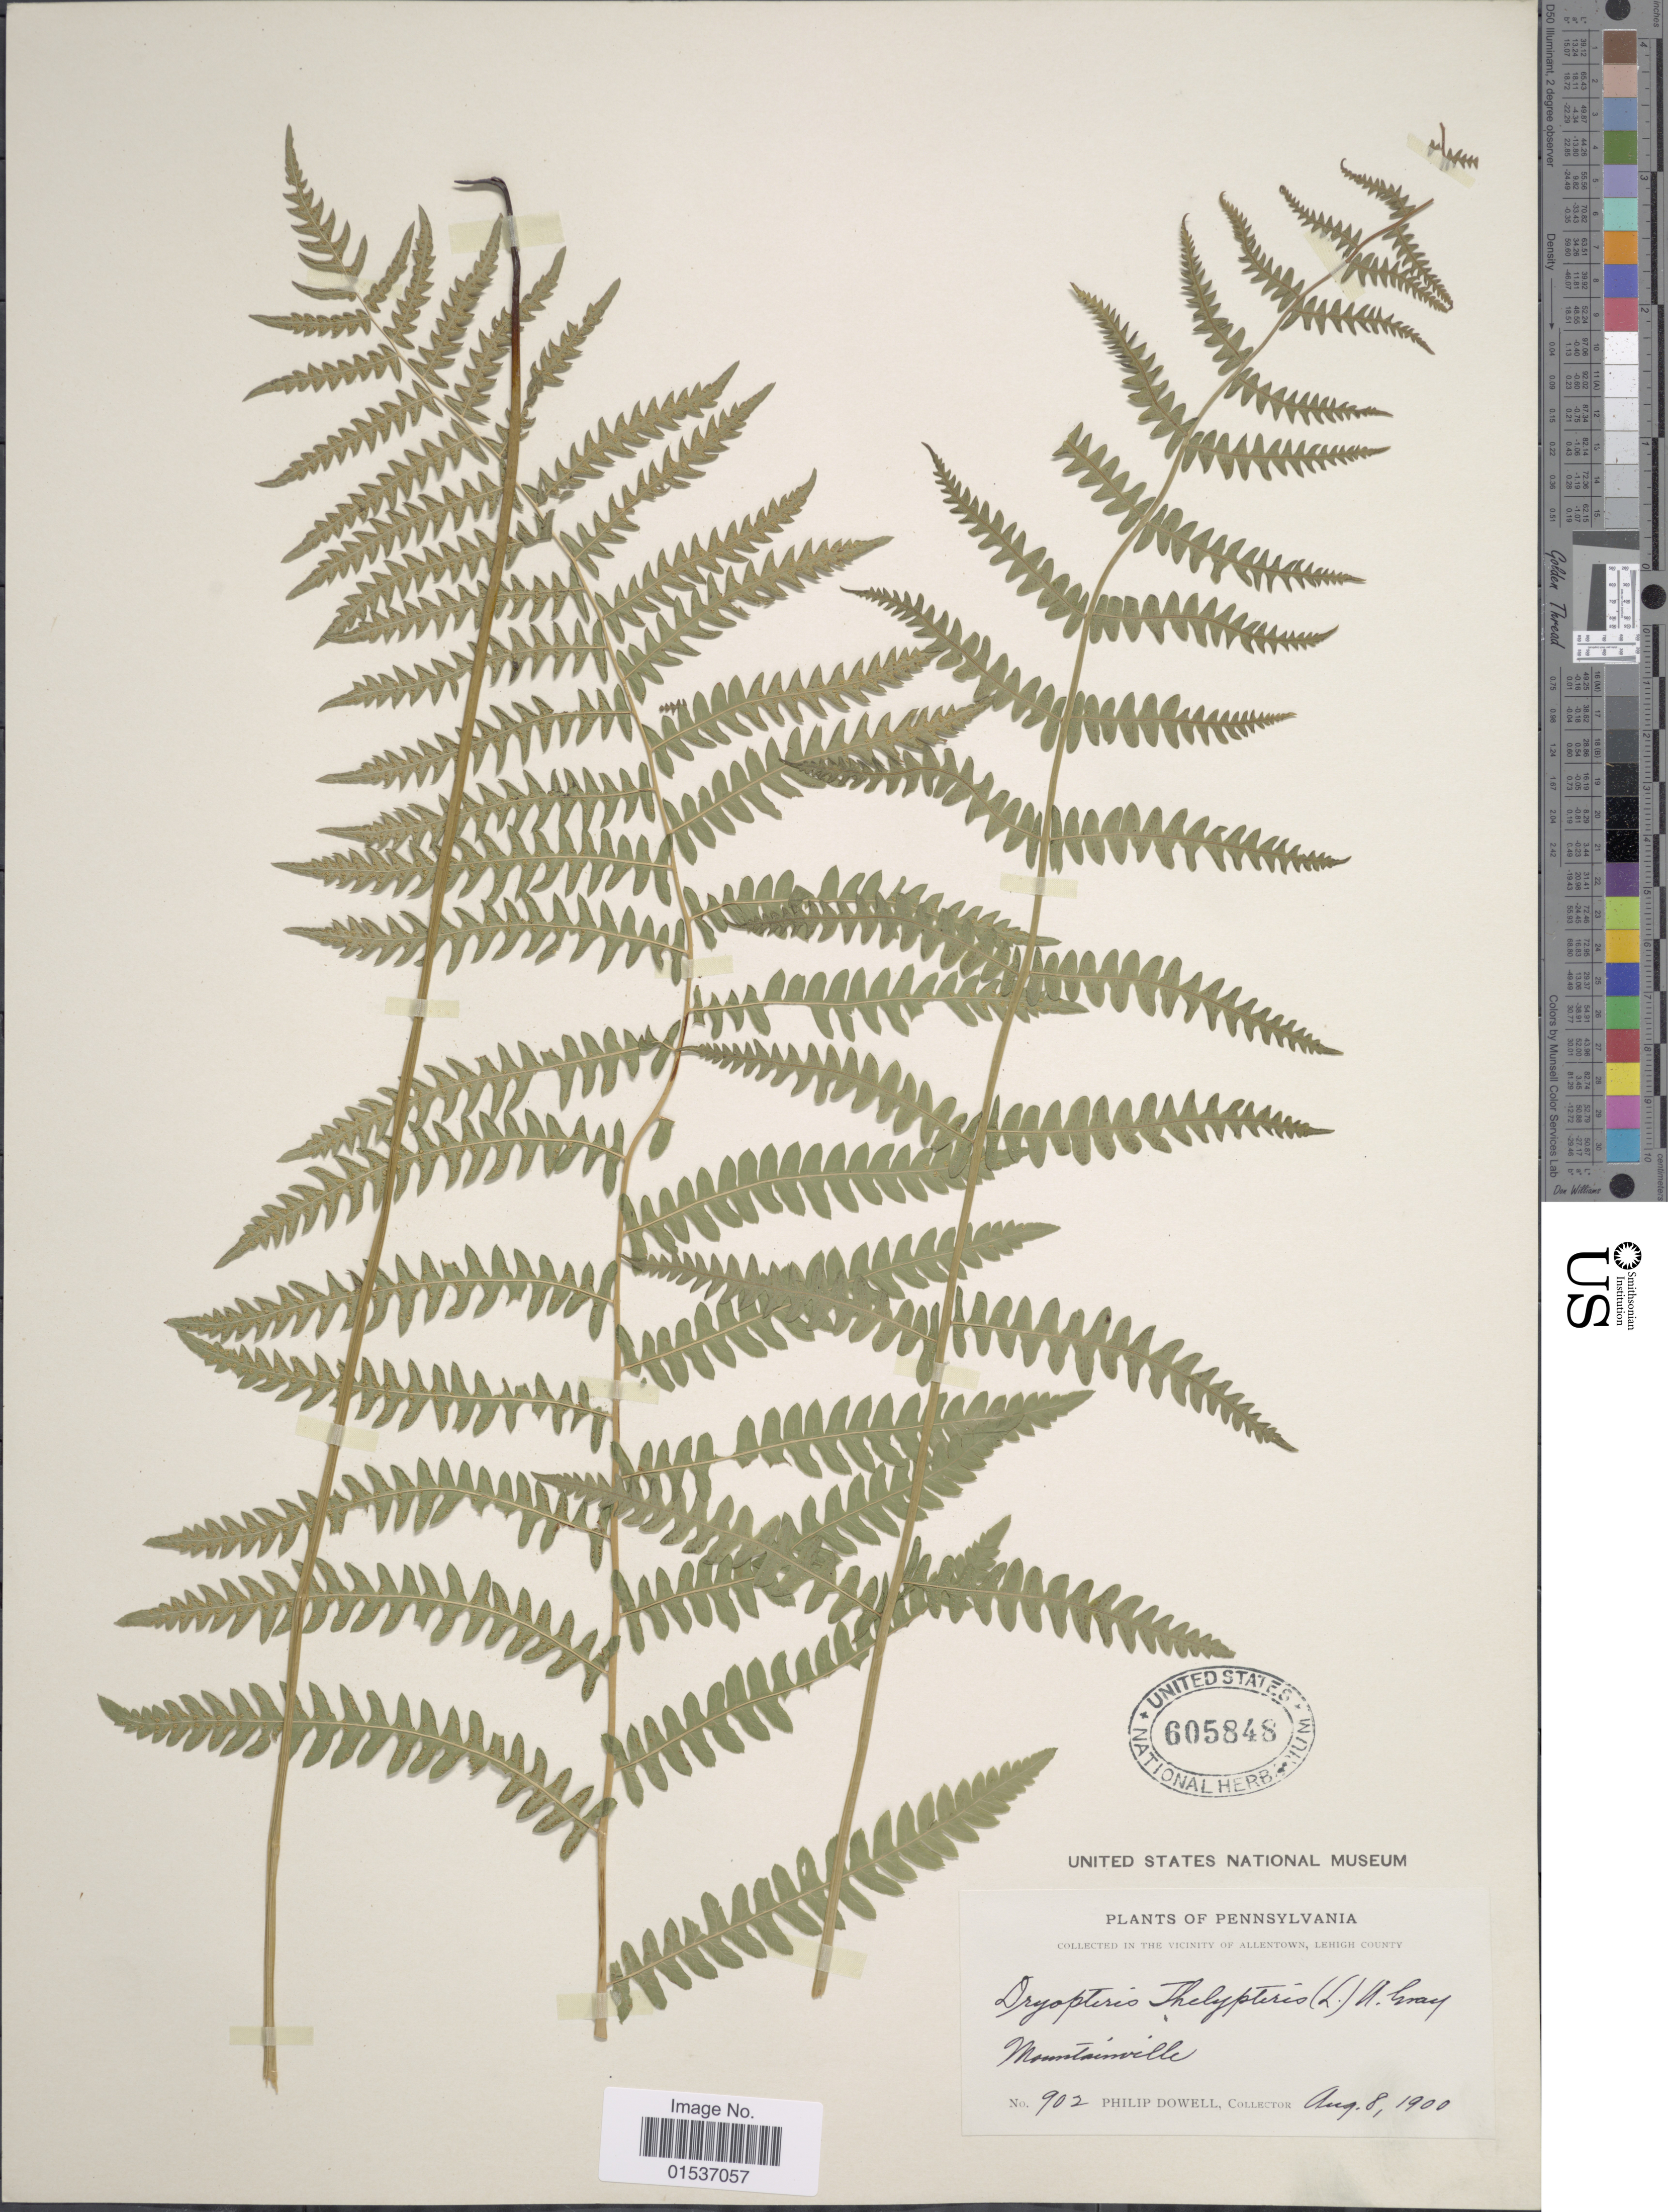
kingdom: Plantae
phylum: Tracheophyta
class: Polypodiopsida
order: Polypodiales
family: Thelypteridaceae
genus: Thelypteris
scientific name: Thelypteris palustris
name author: (Salisb.) Schott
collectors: P. Dowell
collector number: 902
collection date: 1900-08-08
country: United States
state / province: Pennsylvania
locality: Pennsylvania. Vicinity of Allentown, Lehigh county, Mountainville.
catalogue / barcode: US 605848